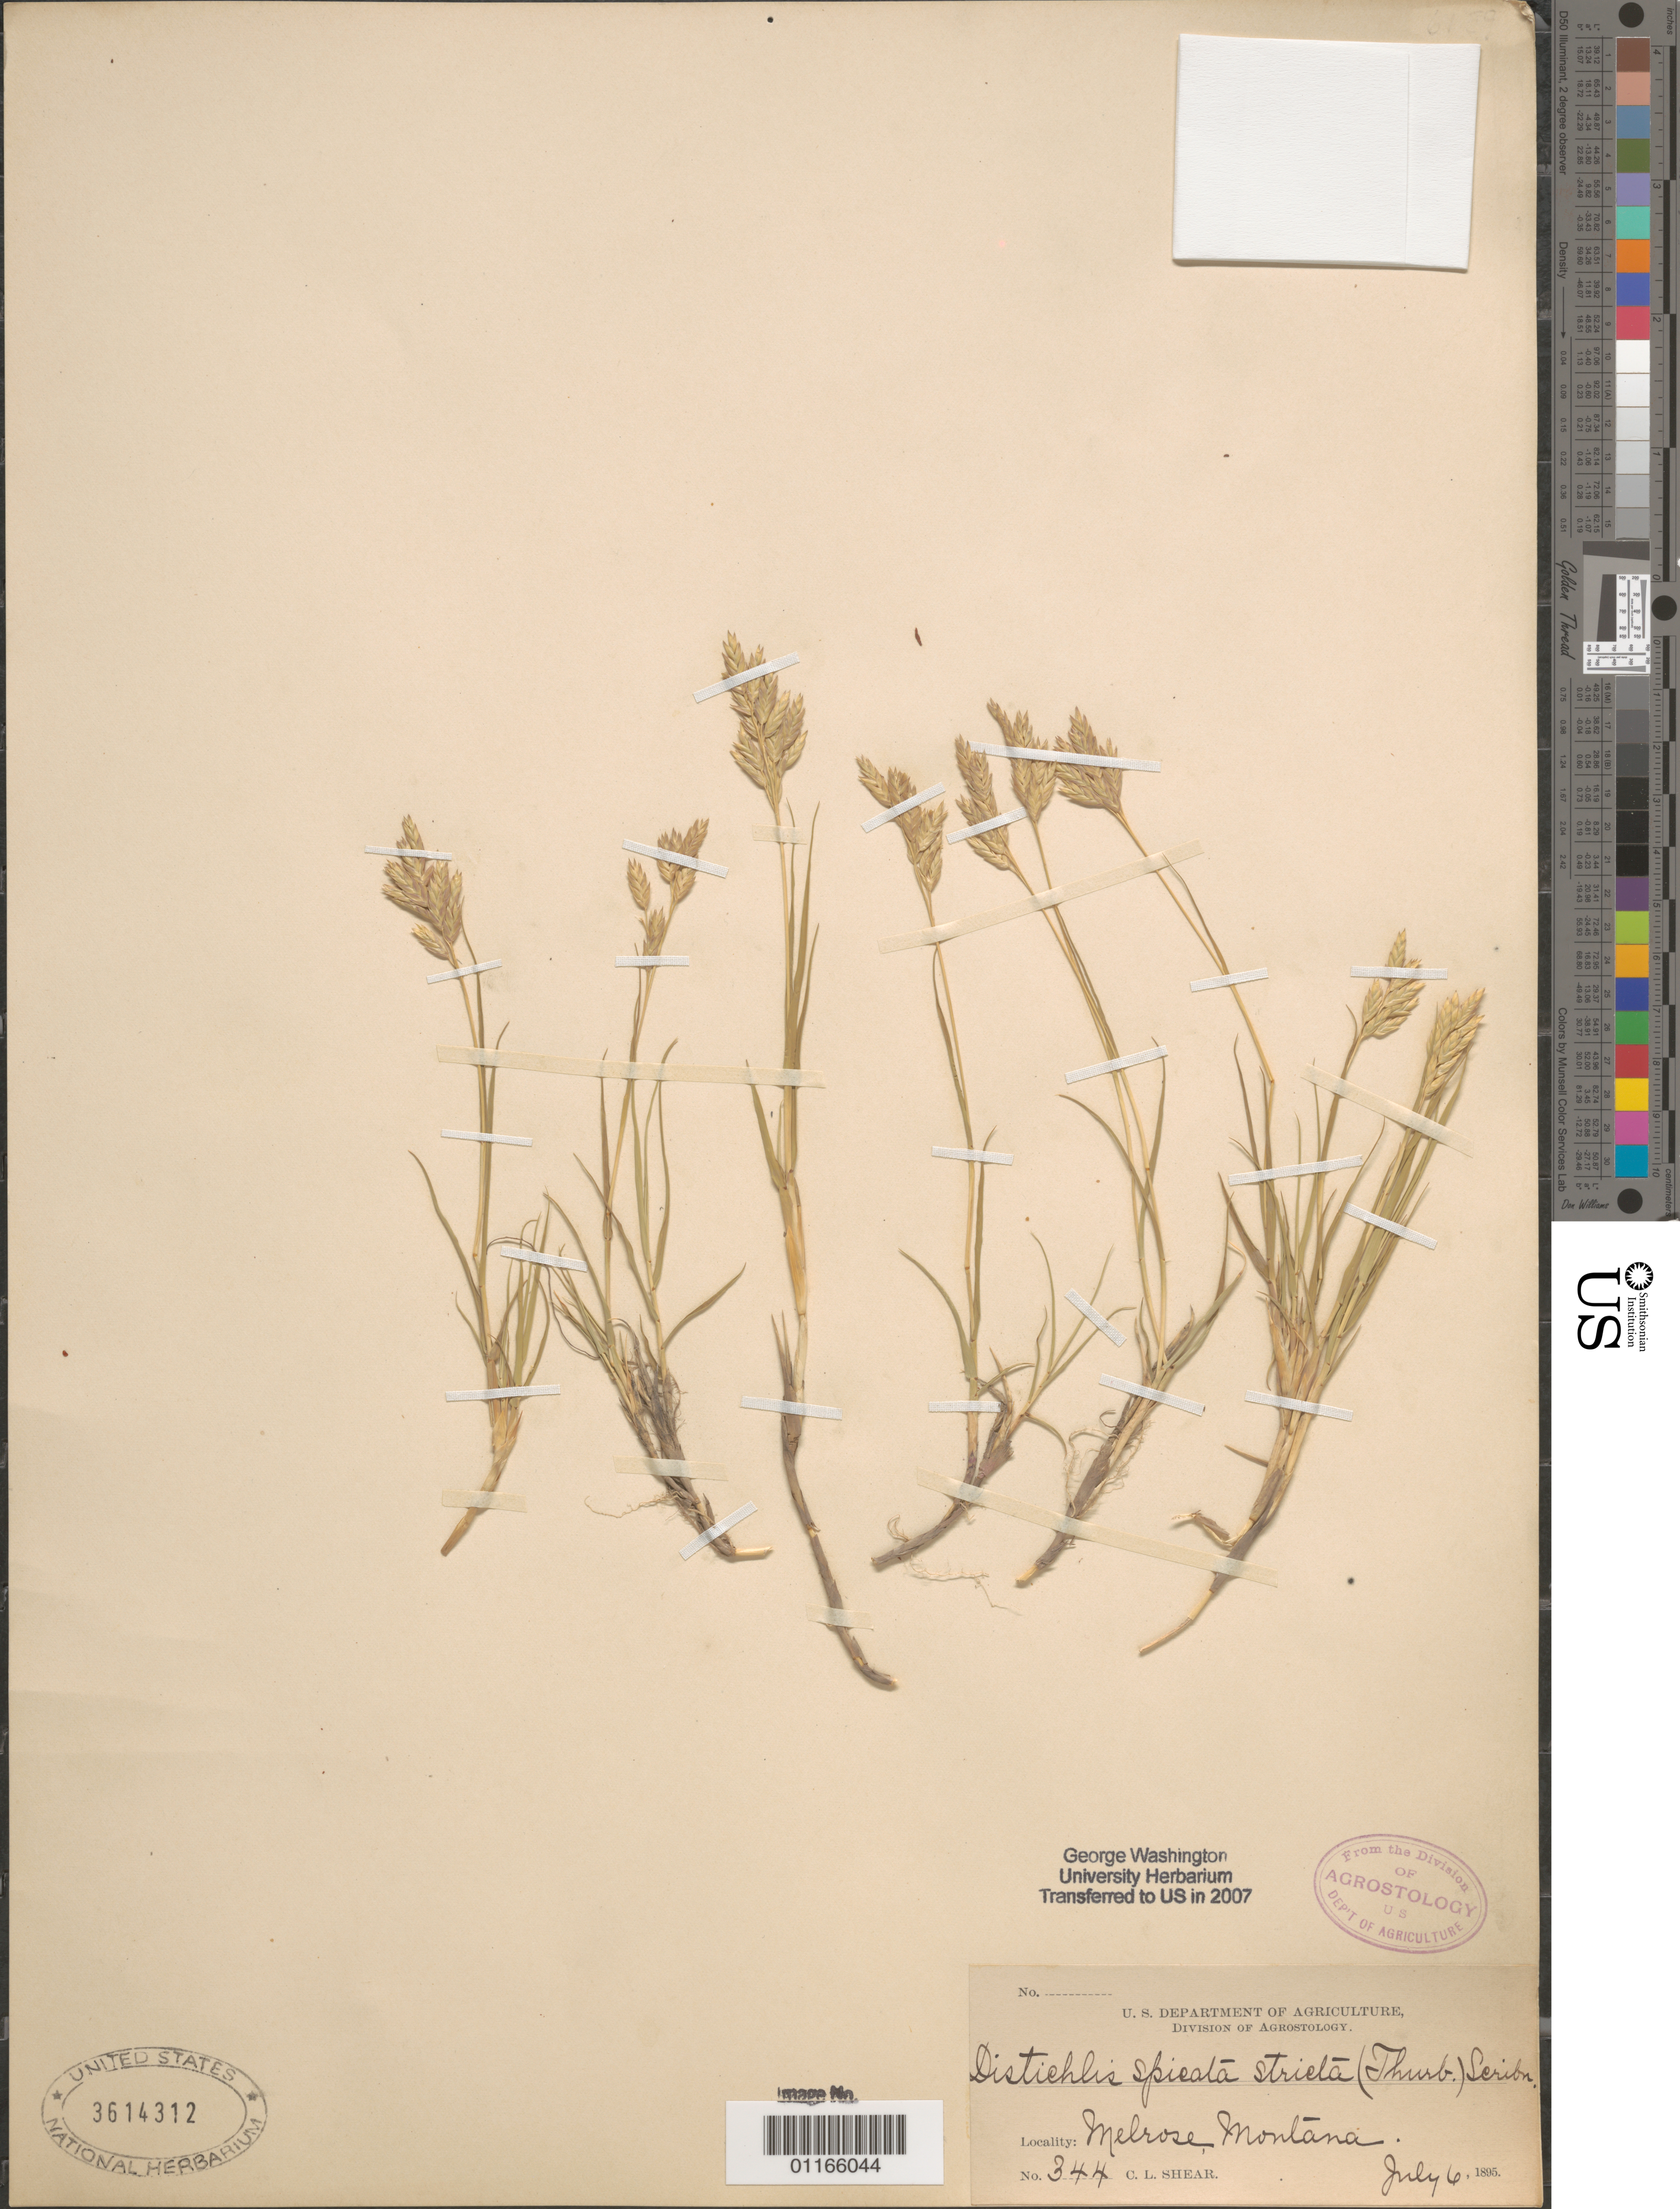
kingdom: Plantae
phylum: Tracheophyta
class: Liliopsida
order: Poales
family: Poaceae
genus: Distichlis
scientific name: Distichlis spicata var. stricta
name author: (Torr.) Beetle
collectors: C. L. Shear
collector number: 344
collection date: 1895-07-06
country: United States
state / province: Montana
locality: Melrose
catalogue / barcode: US 3614312